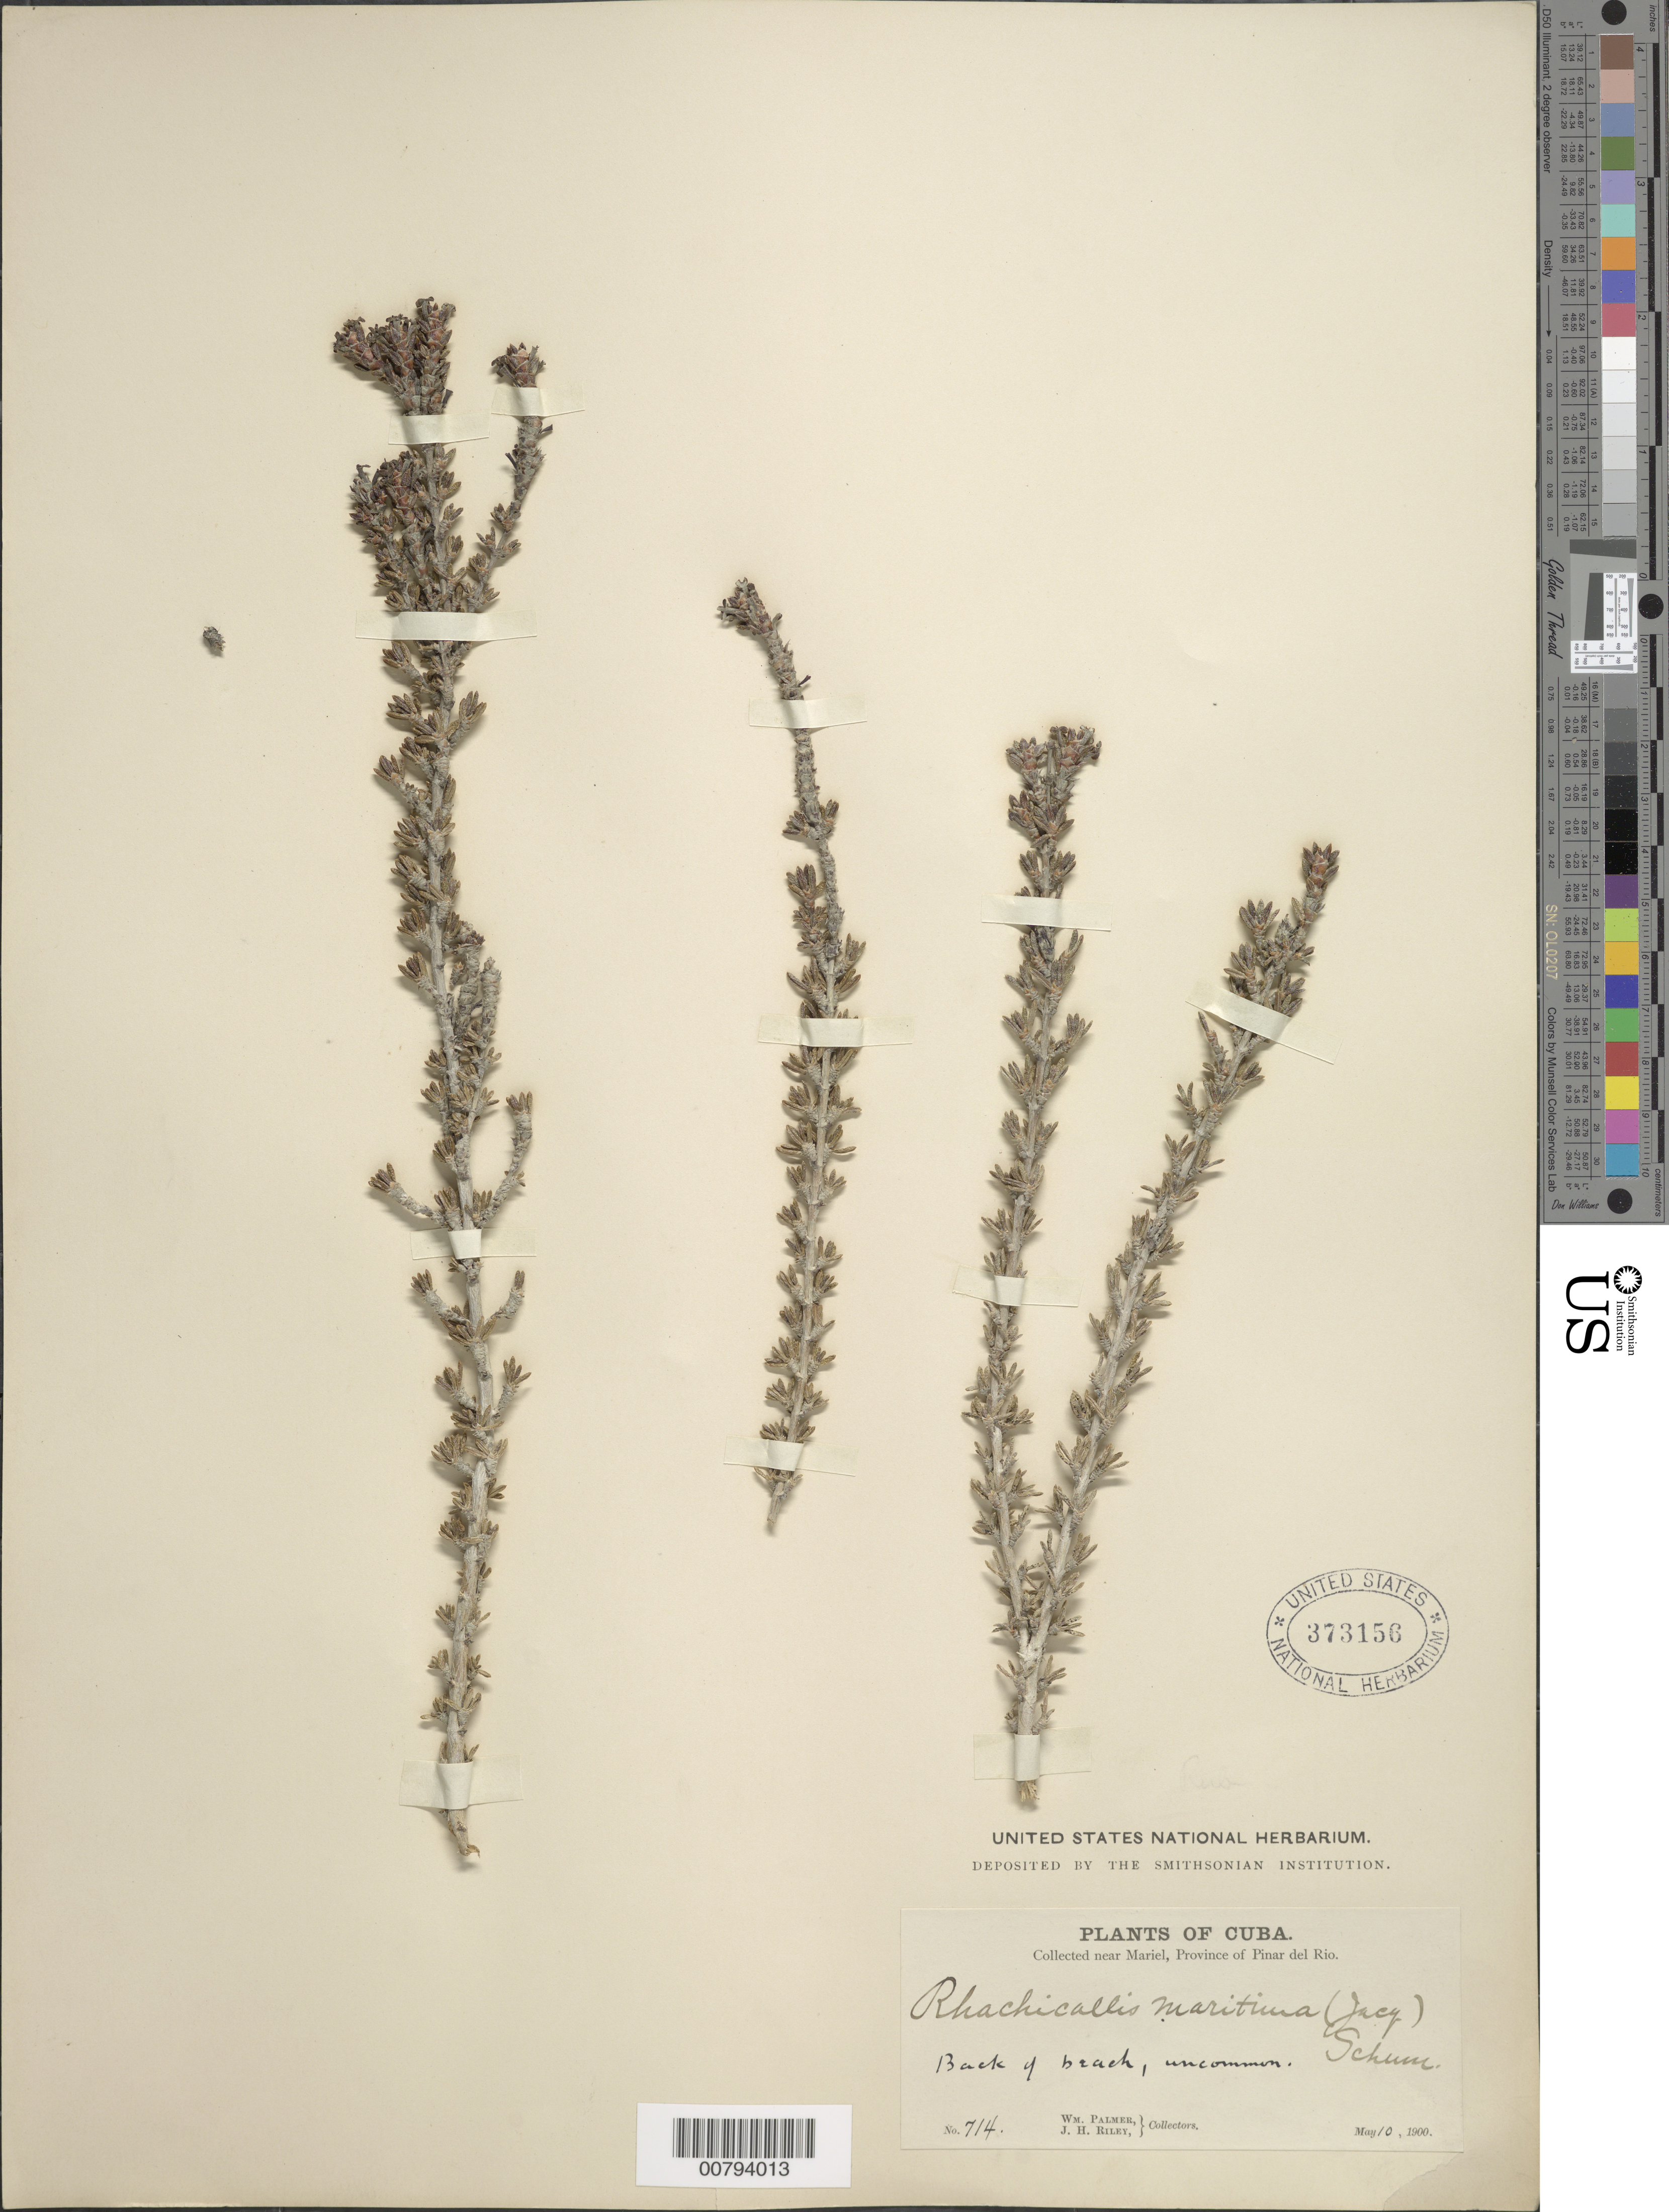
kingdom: Plantae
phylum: Tracheophyta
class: Magnoliopsida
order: Gentianales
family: Rubiaceae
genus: Rachicallis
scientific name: Rachicallis americana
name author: (Jacq.) Hitchc.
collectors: W. Palmer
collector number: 714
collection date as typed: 10 May 1900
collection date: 1900-05-10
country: Cuba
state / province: Pinar del Río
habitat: Back of beach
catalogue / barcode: US 373156